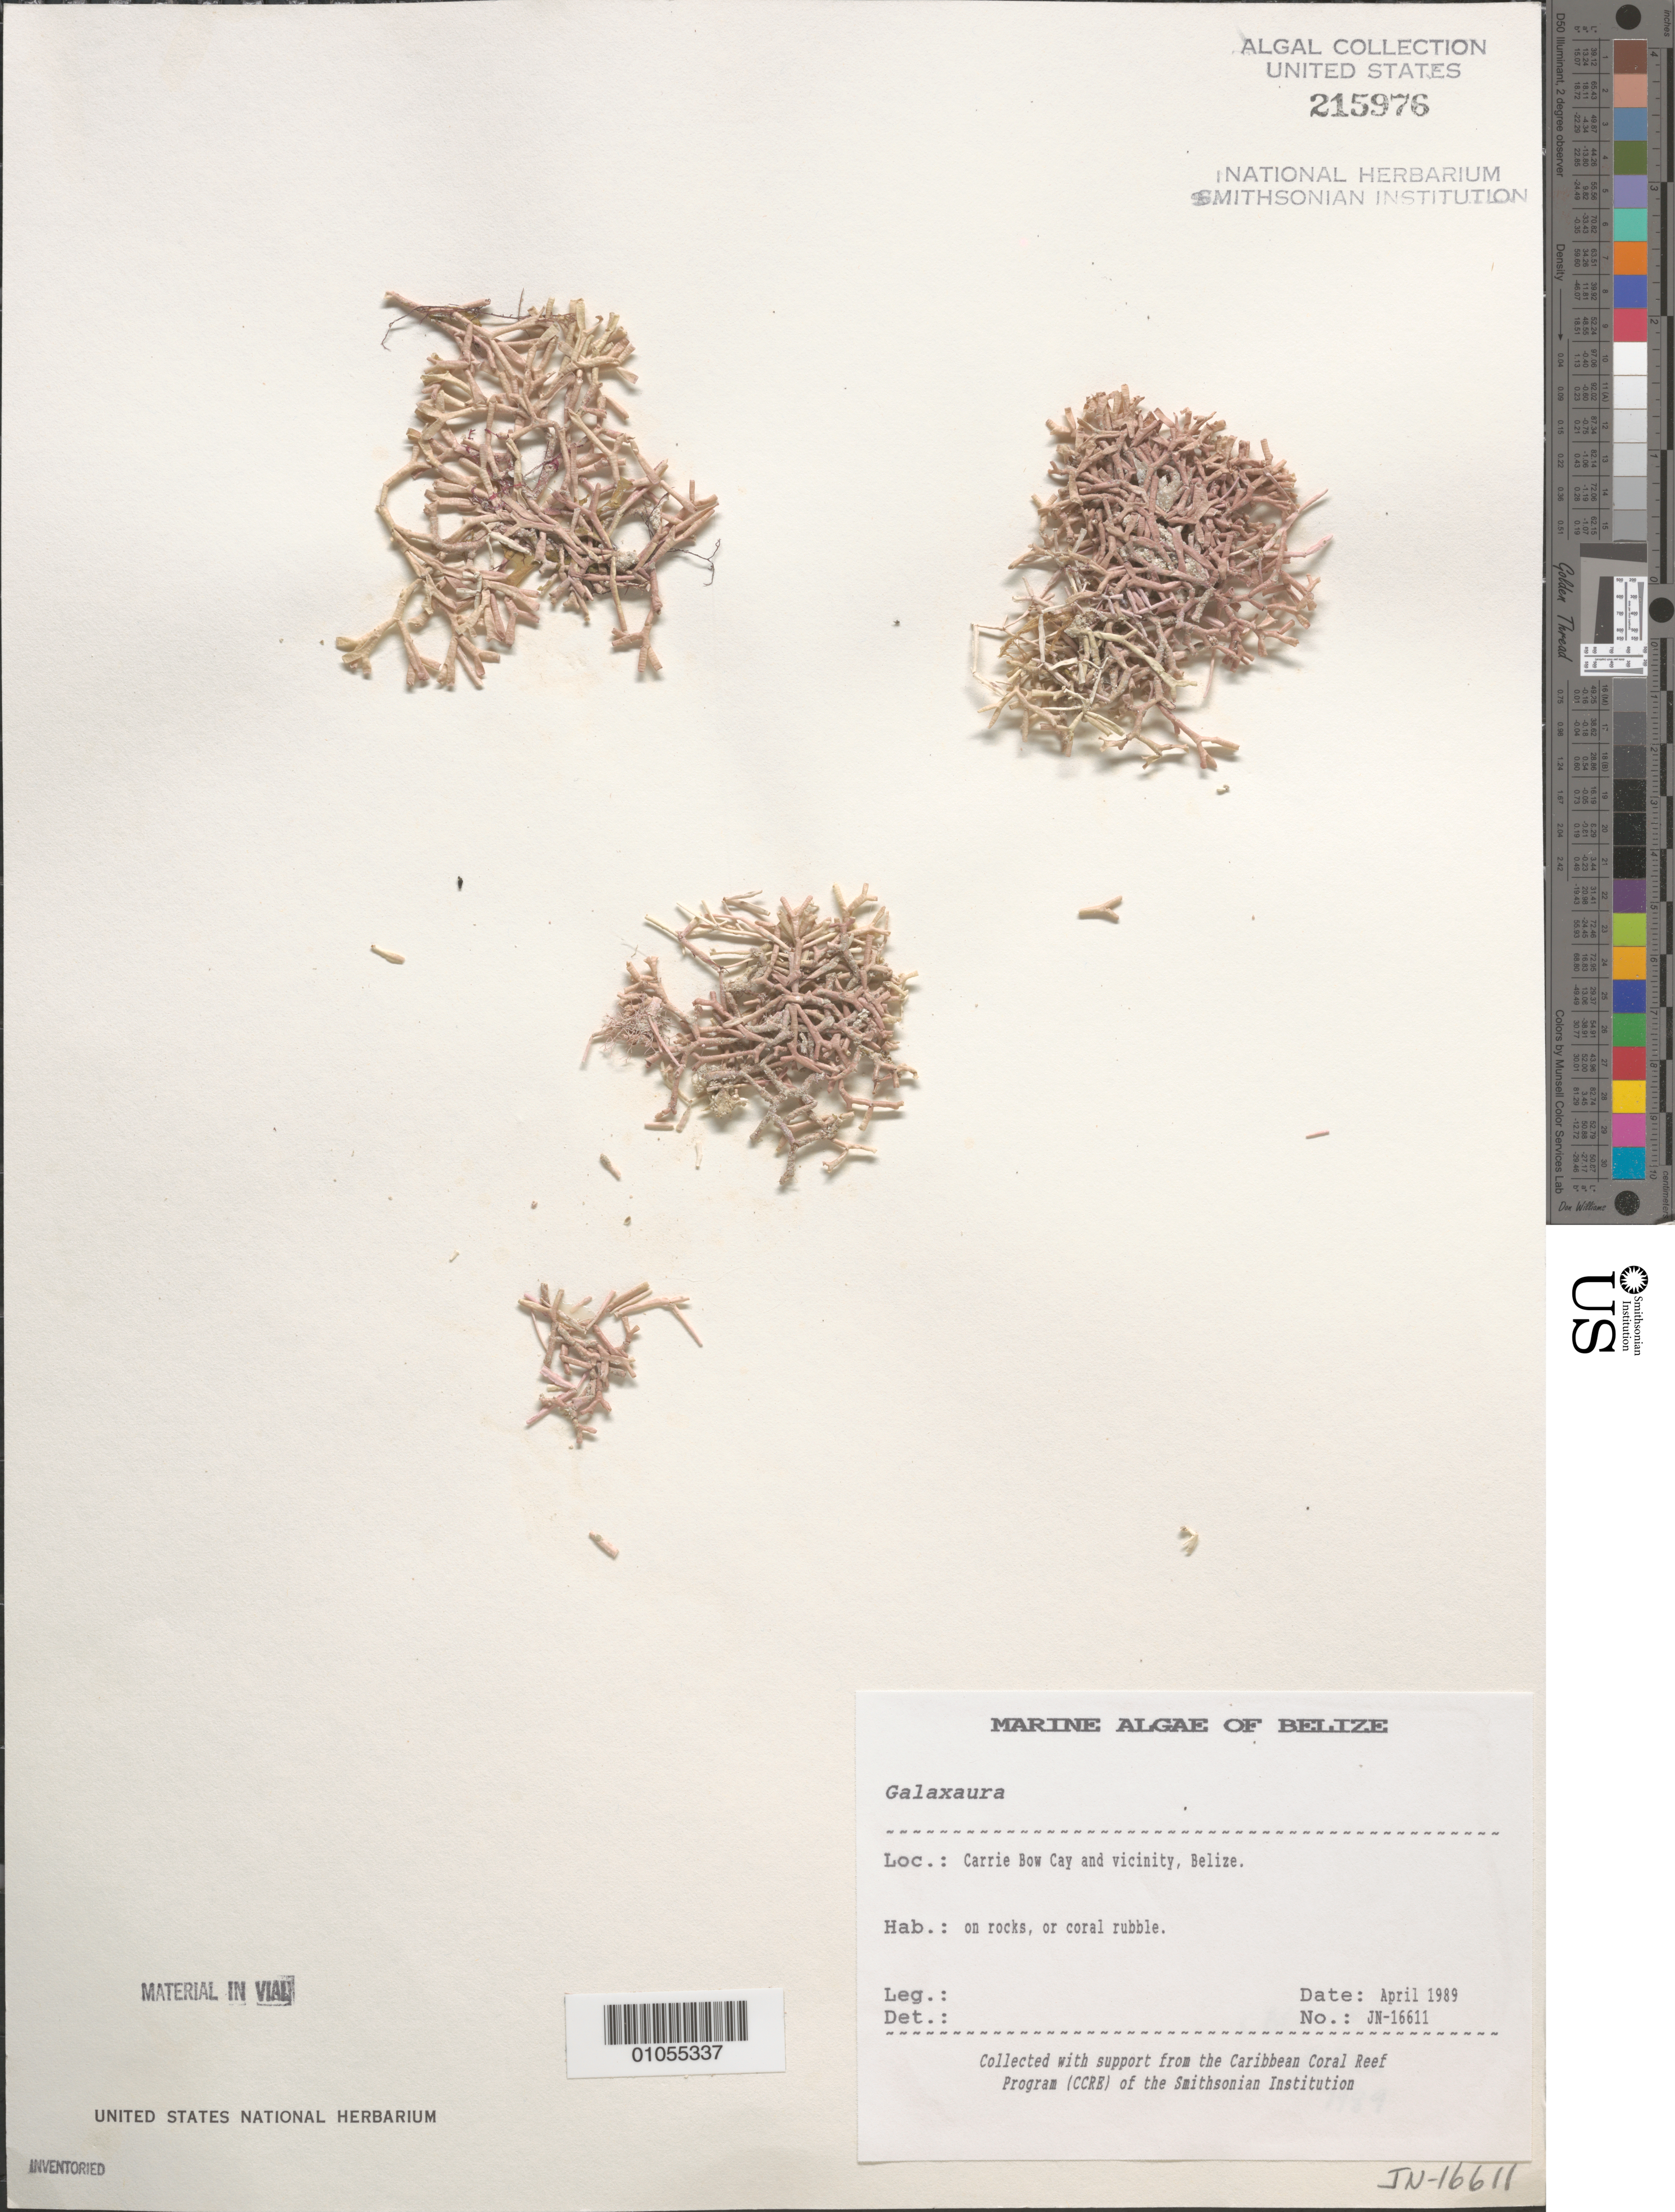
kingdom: Plantae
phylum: Rhodophyta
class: Florideophyceae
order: Nemaliales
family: Galaxauraceae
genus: Galaxaura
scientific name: Galaxaura sp.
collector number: JN-16611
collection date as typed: Apr 1989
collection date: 1989-04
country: Belize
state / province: Stann Creek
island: Carrie Bow Cay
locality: Carrie Bow Cay and vicinity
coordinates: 16 48'N, 88 05'W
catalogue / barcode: US 215976